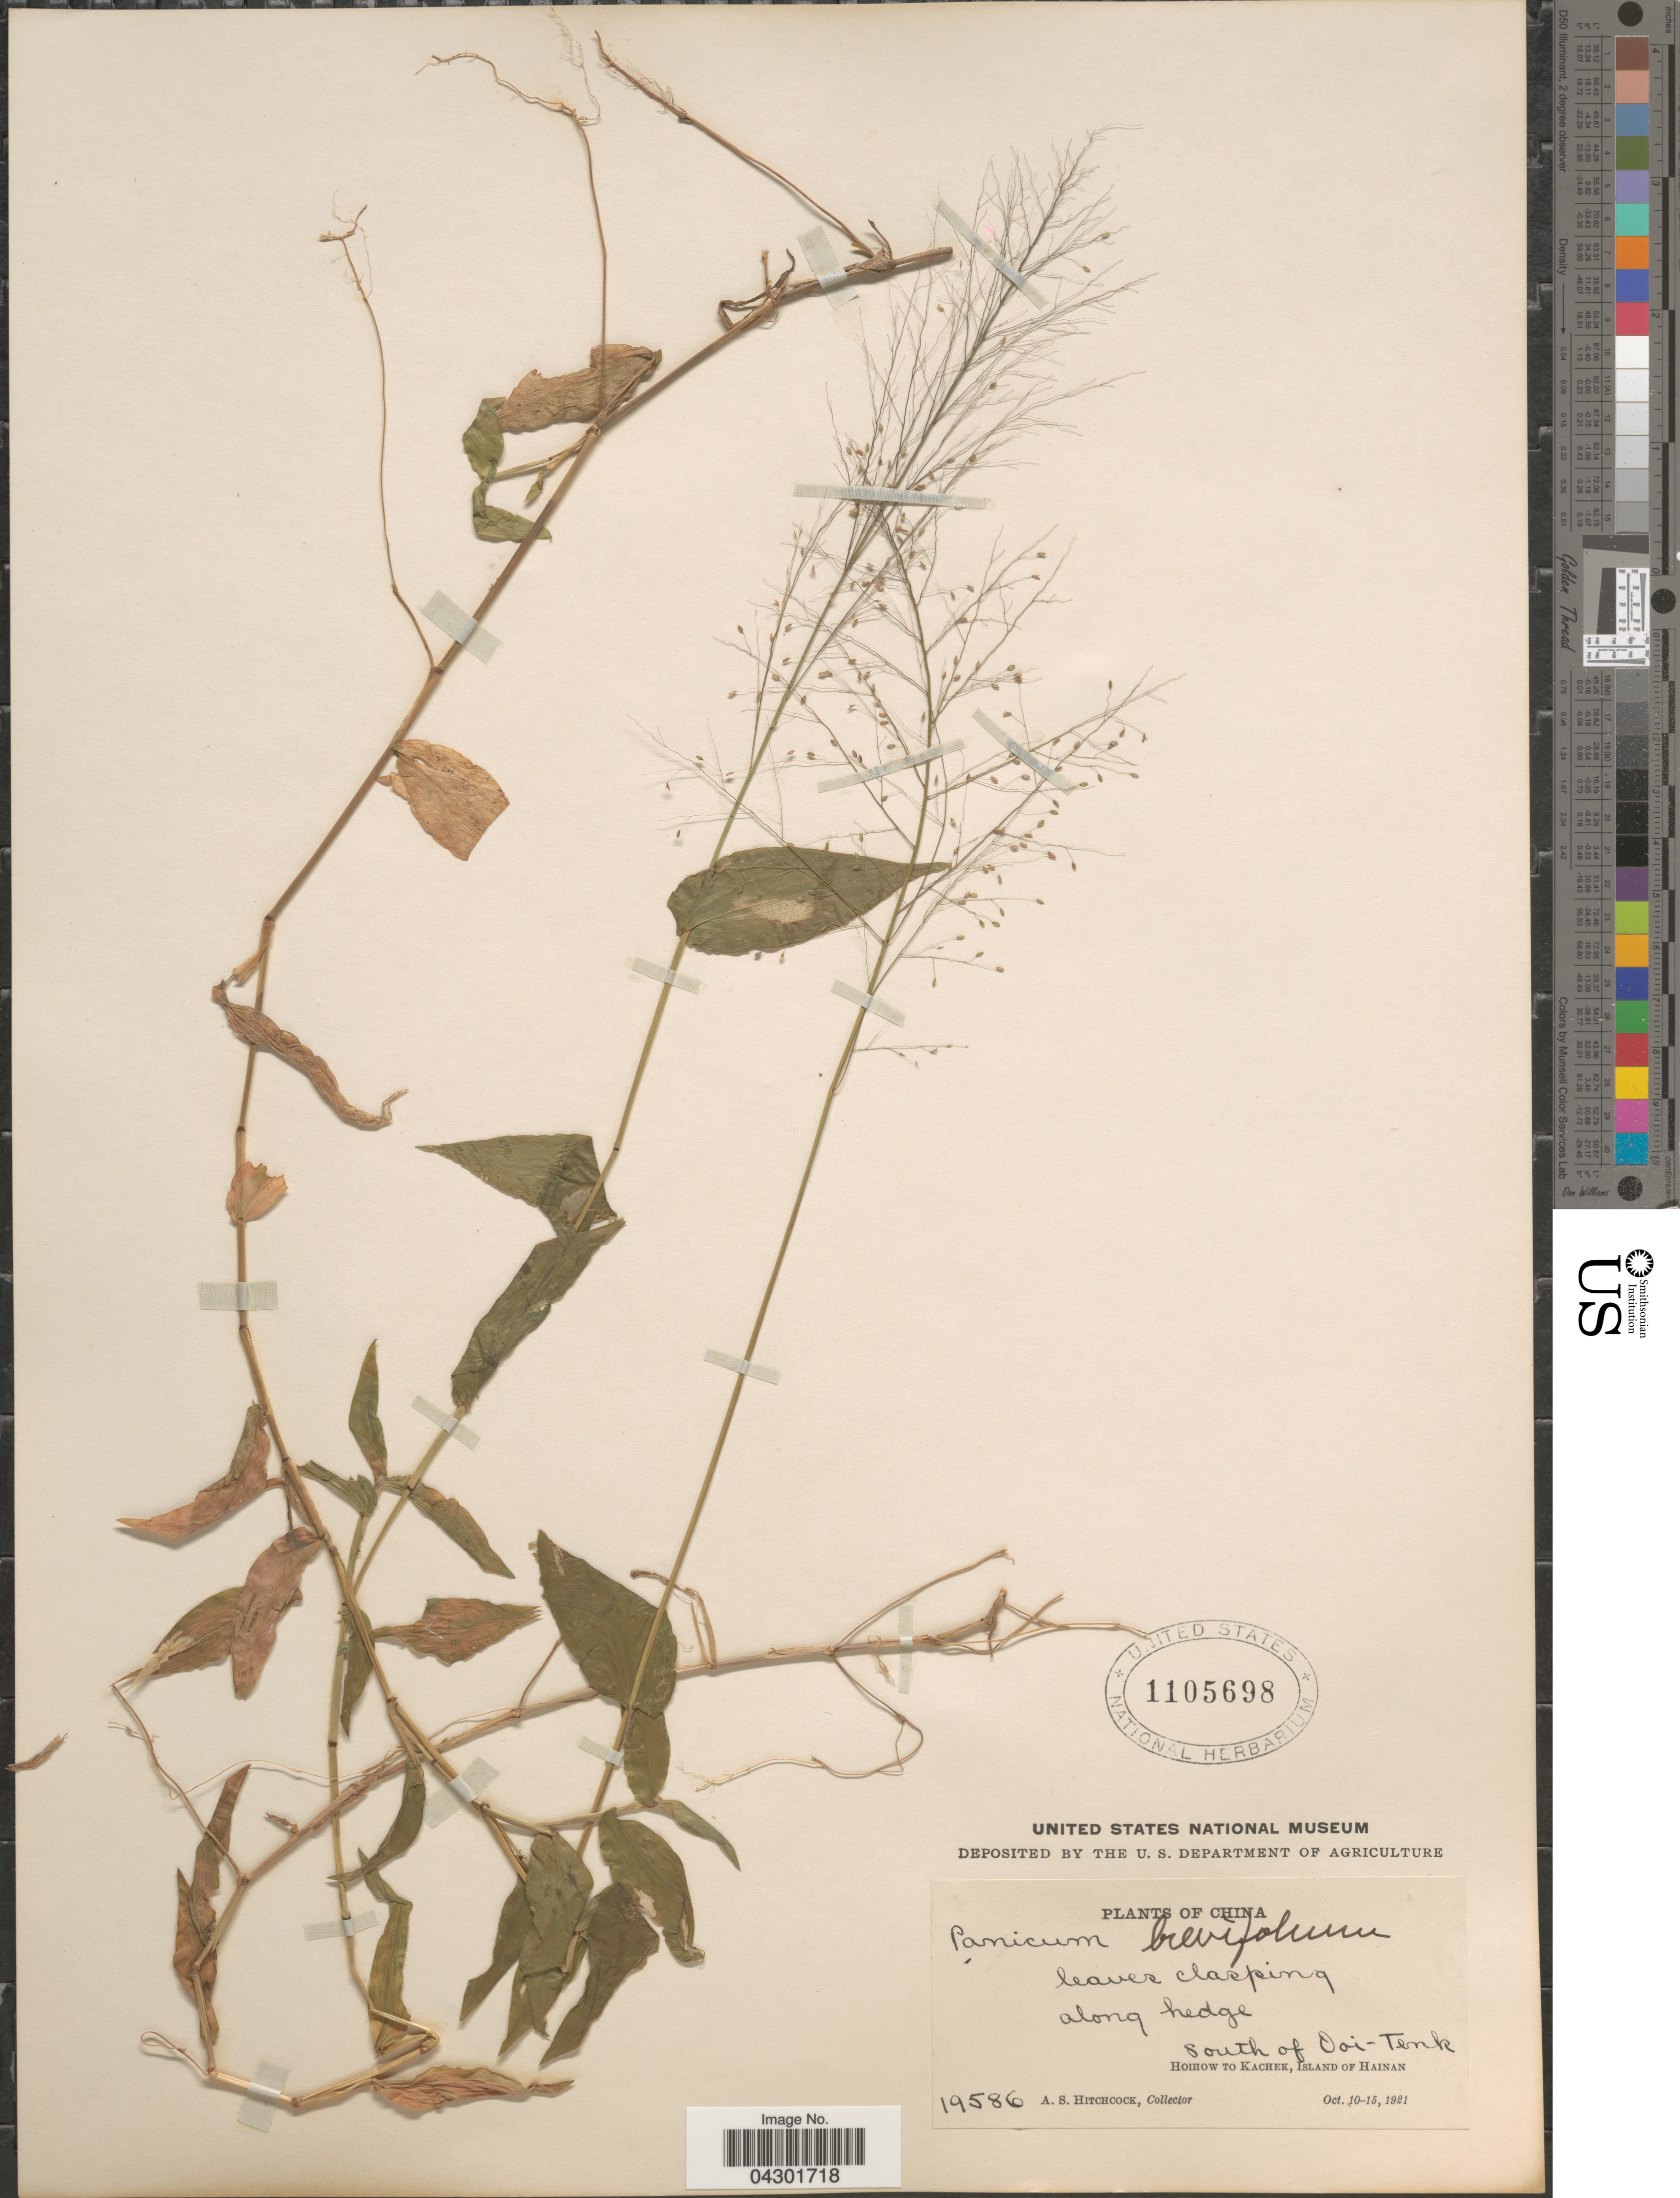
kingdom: Plantae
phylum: Tracheophyta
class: Liliopsida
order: Poales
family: Poaceae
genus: Panicum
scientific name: Panicum brevifolium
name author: L.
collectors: A. S. Hitchcock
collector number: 19586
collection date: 1921-10-10/1921-10-15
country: China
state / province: Hainan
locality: Along hedge. South of Ooi-Tenk. Hoihow to Kachek, Island of Hainan.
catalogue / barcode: US 1105698